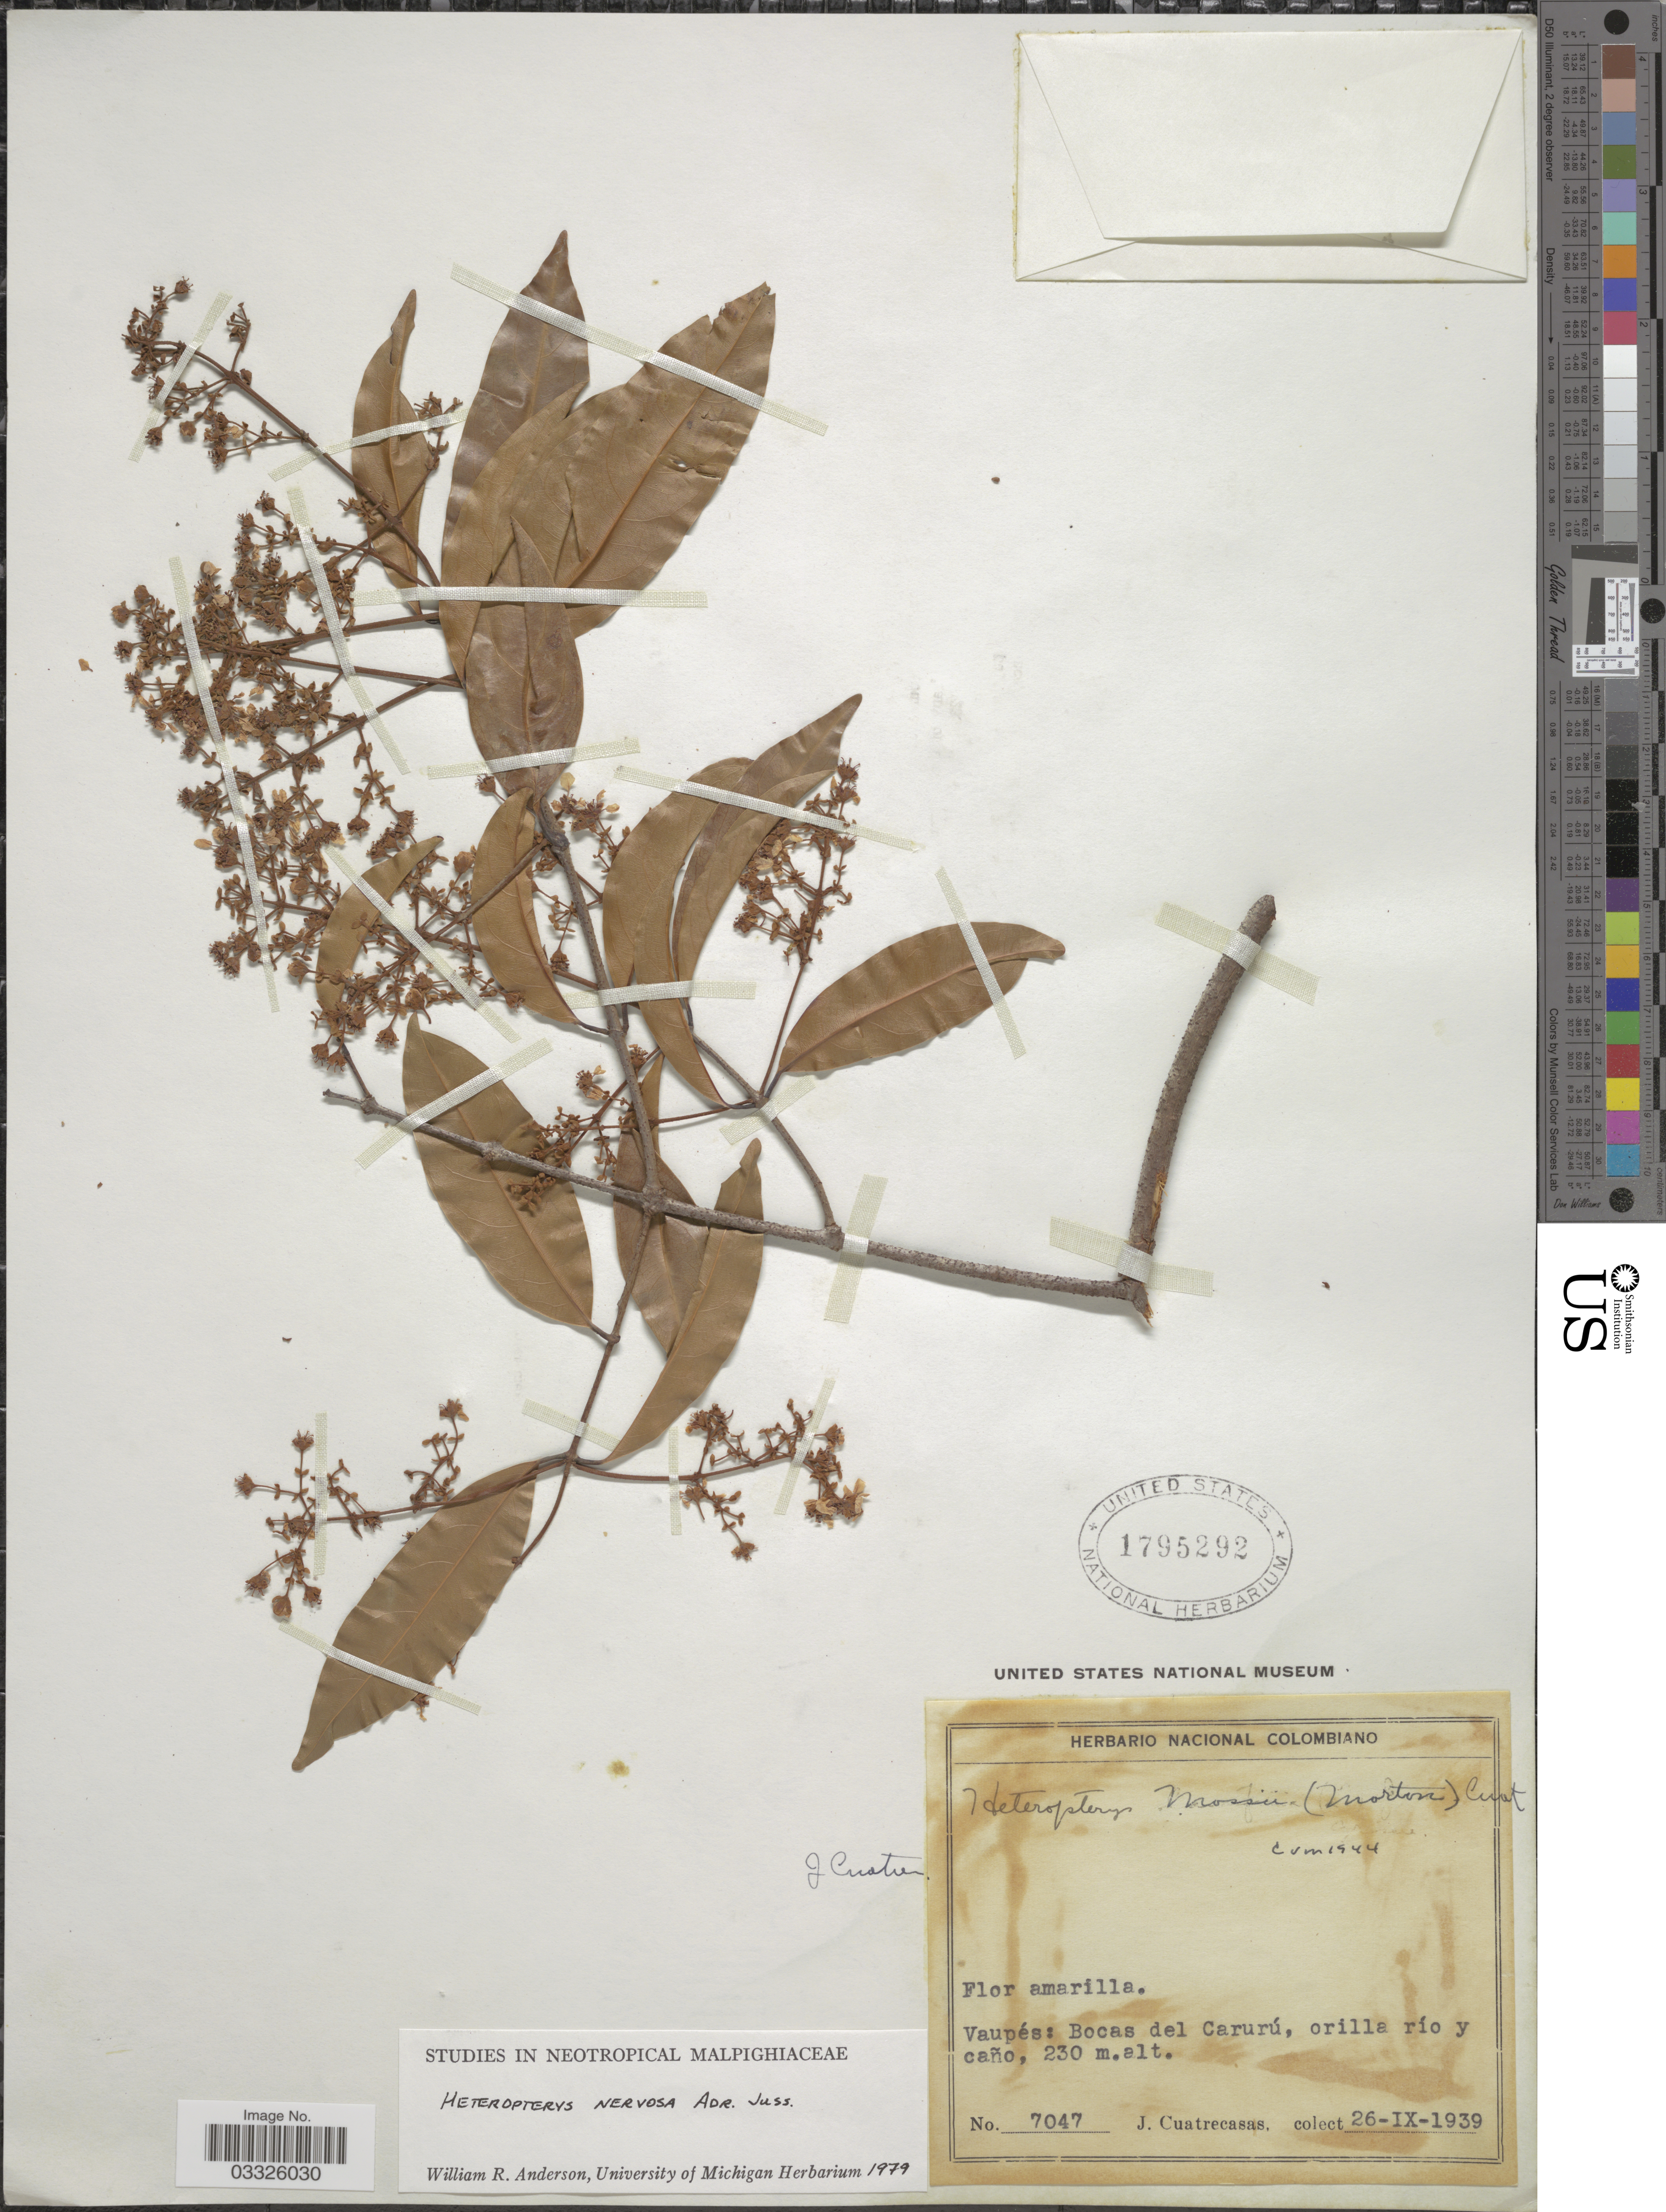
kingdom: Plantae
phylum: Tracheophyta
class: Magnoliopsida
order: Malpighiales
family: Malpighiaceae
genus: Heteropterys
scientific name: Heteropterys nervosa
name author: A. Juss.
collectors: J. Cuatrecasas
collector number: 7047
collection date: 1939-09-26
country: Colombia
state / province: Vaupés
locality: Bocas del Carurú, orilla río y caño.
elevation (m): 230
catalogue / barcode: US 1795292